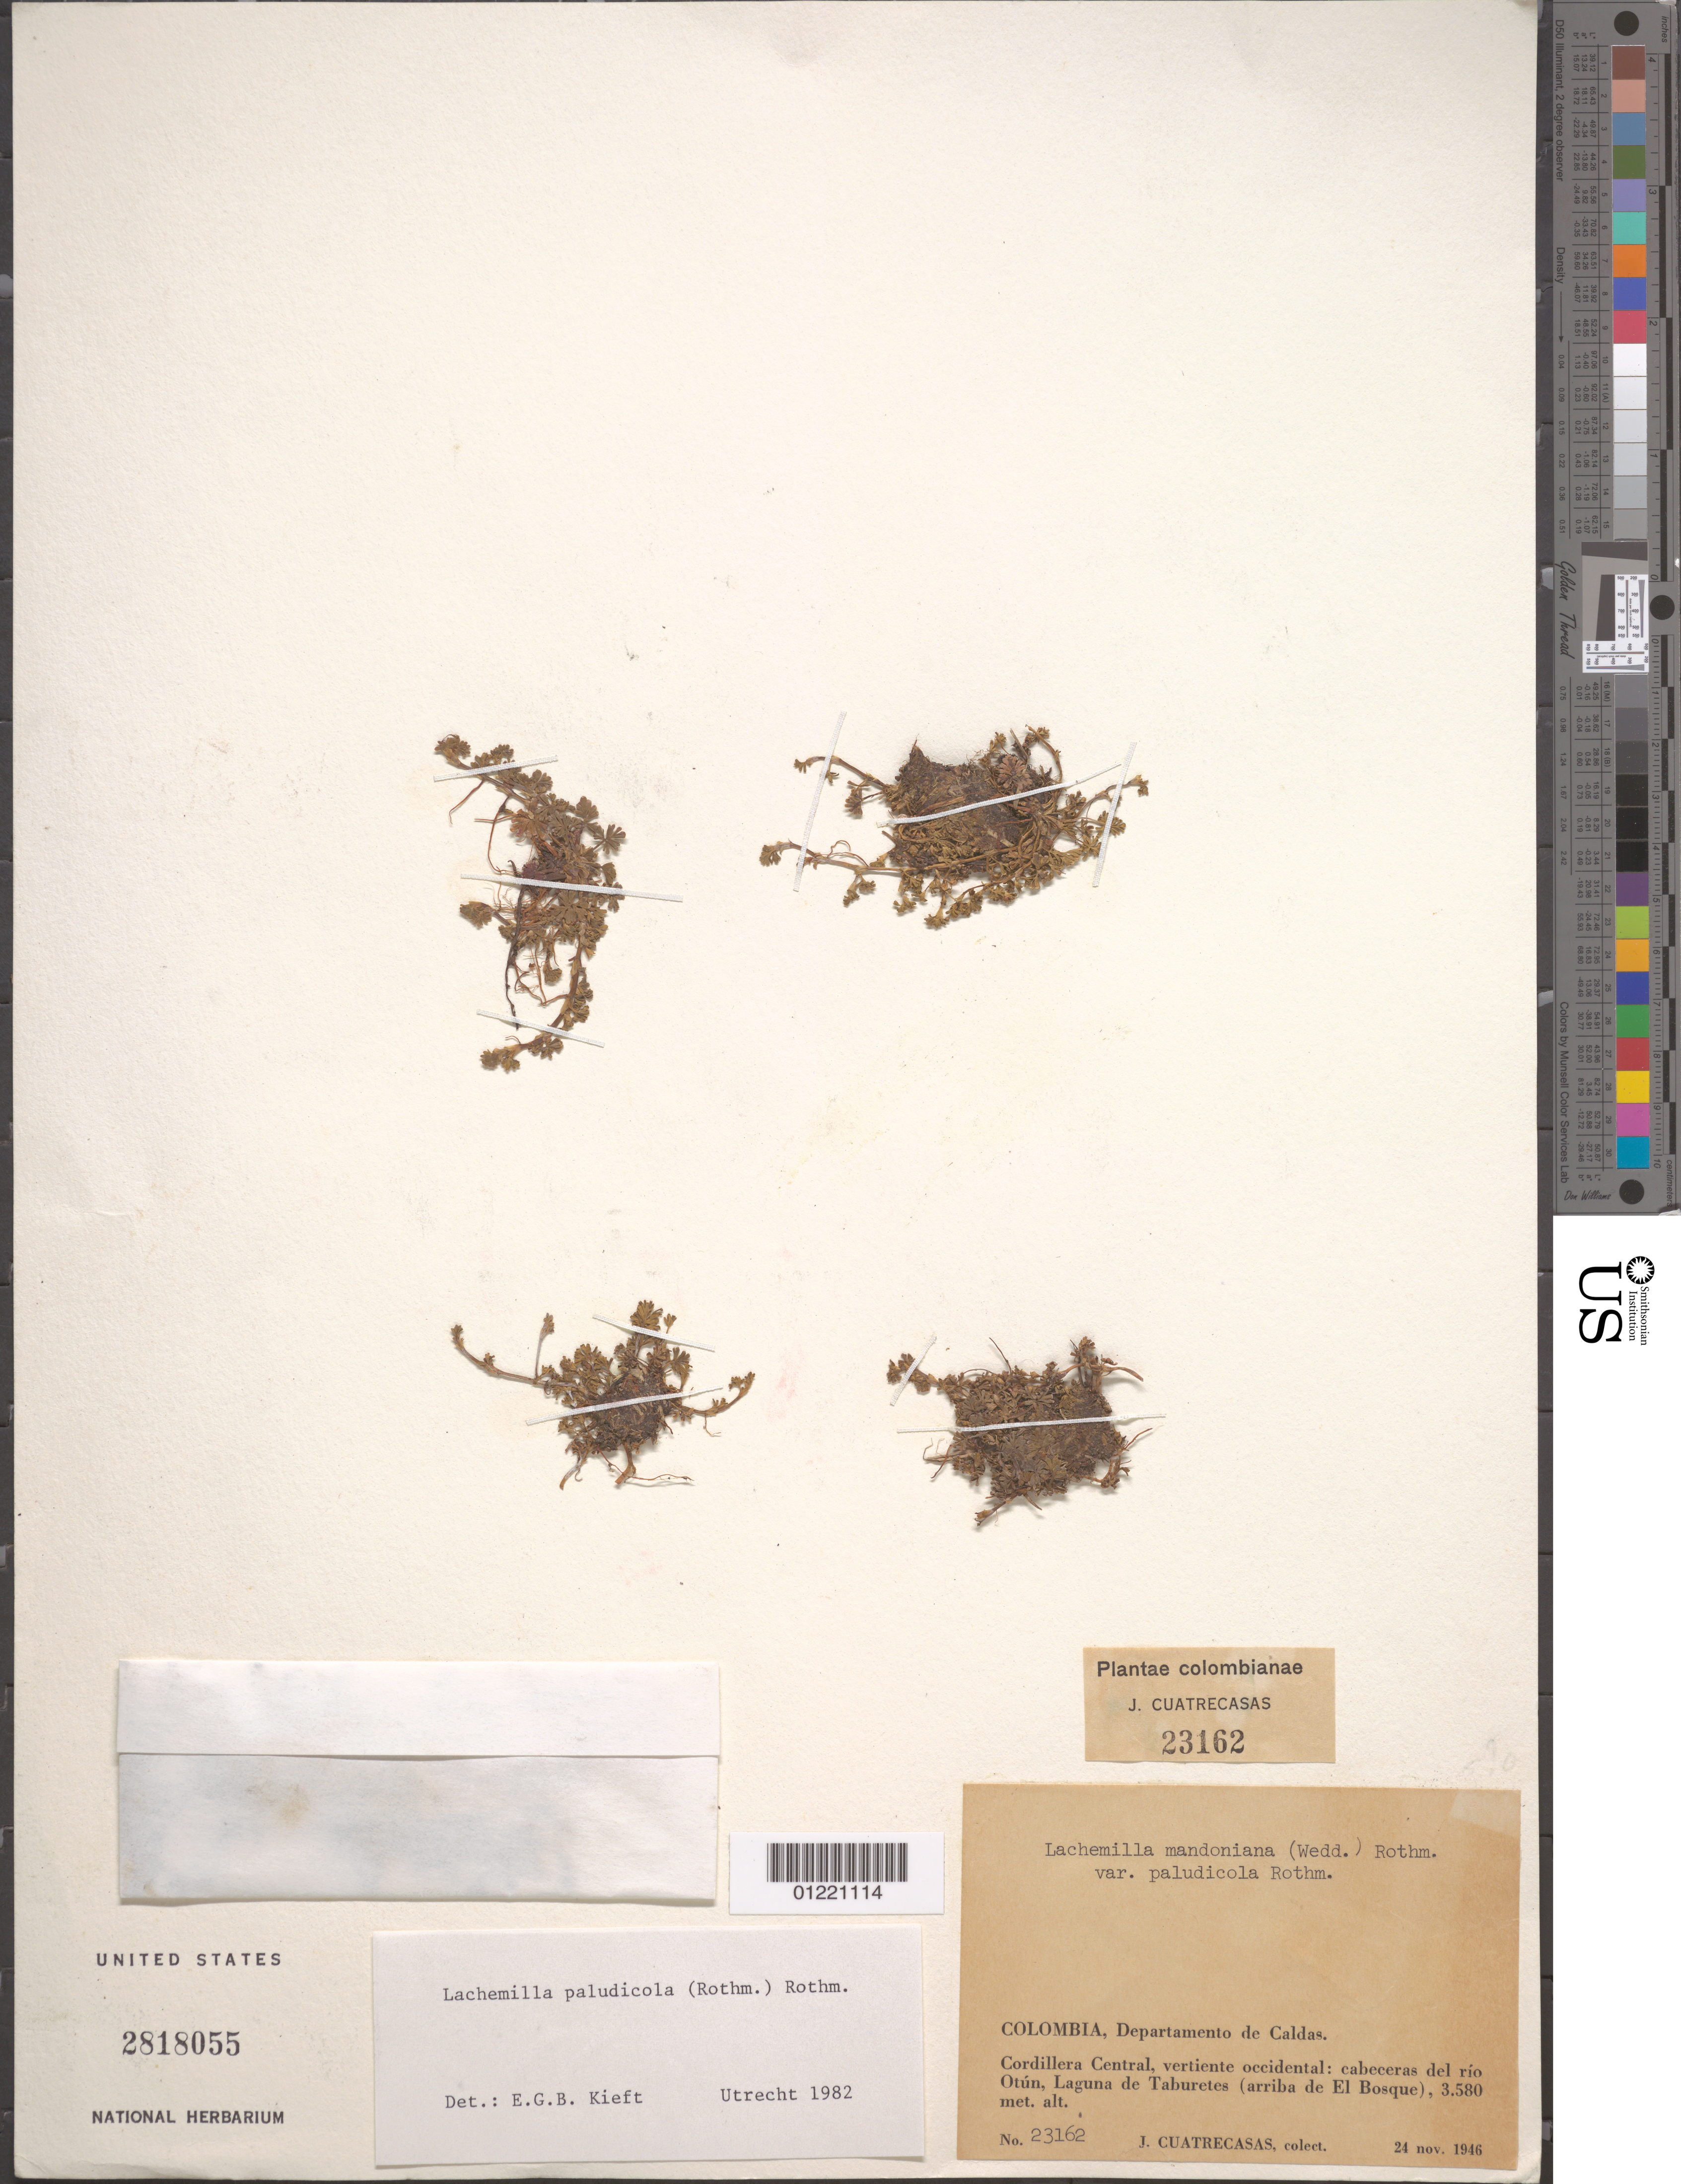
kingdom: Plantae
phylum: Tracheophyta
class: Magnoliopsida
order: Rosales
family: Rosaceae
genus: Lachemilla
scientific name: Lachemilla paludicola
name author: (Rothm.) Rothm.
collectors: J. Cuatrecasas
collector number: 23162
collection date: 1946-11-24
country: Colombia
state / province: Caldas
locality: Cordillera Central, vertiente occidental: cabeceras del río Otun, Laguna de Taburetes (arriba de El Bosque)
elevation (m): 3580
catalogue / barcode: US 2818055